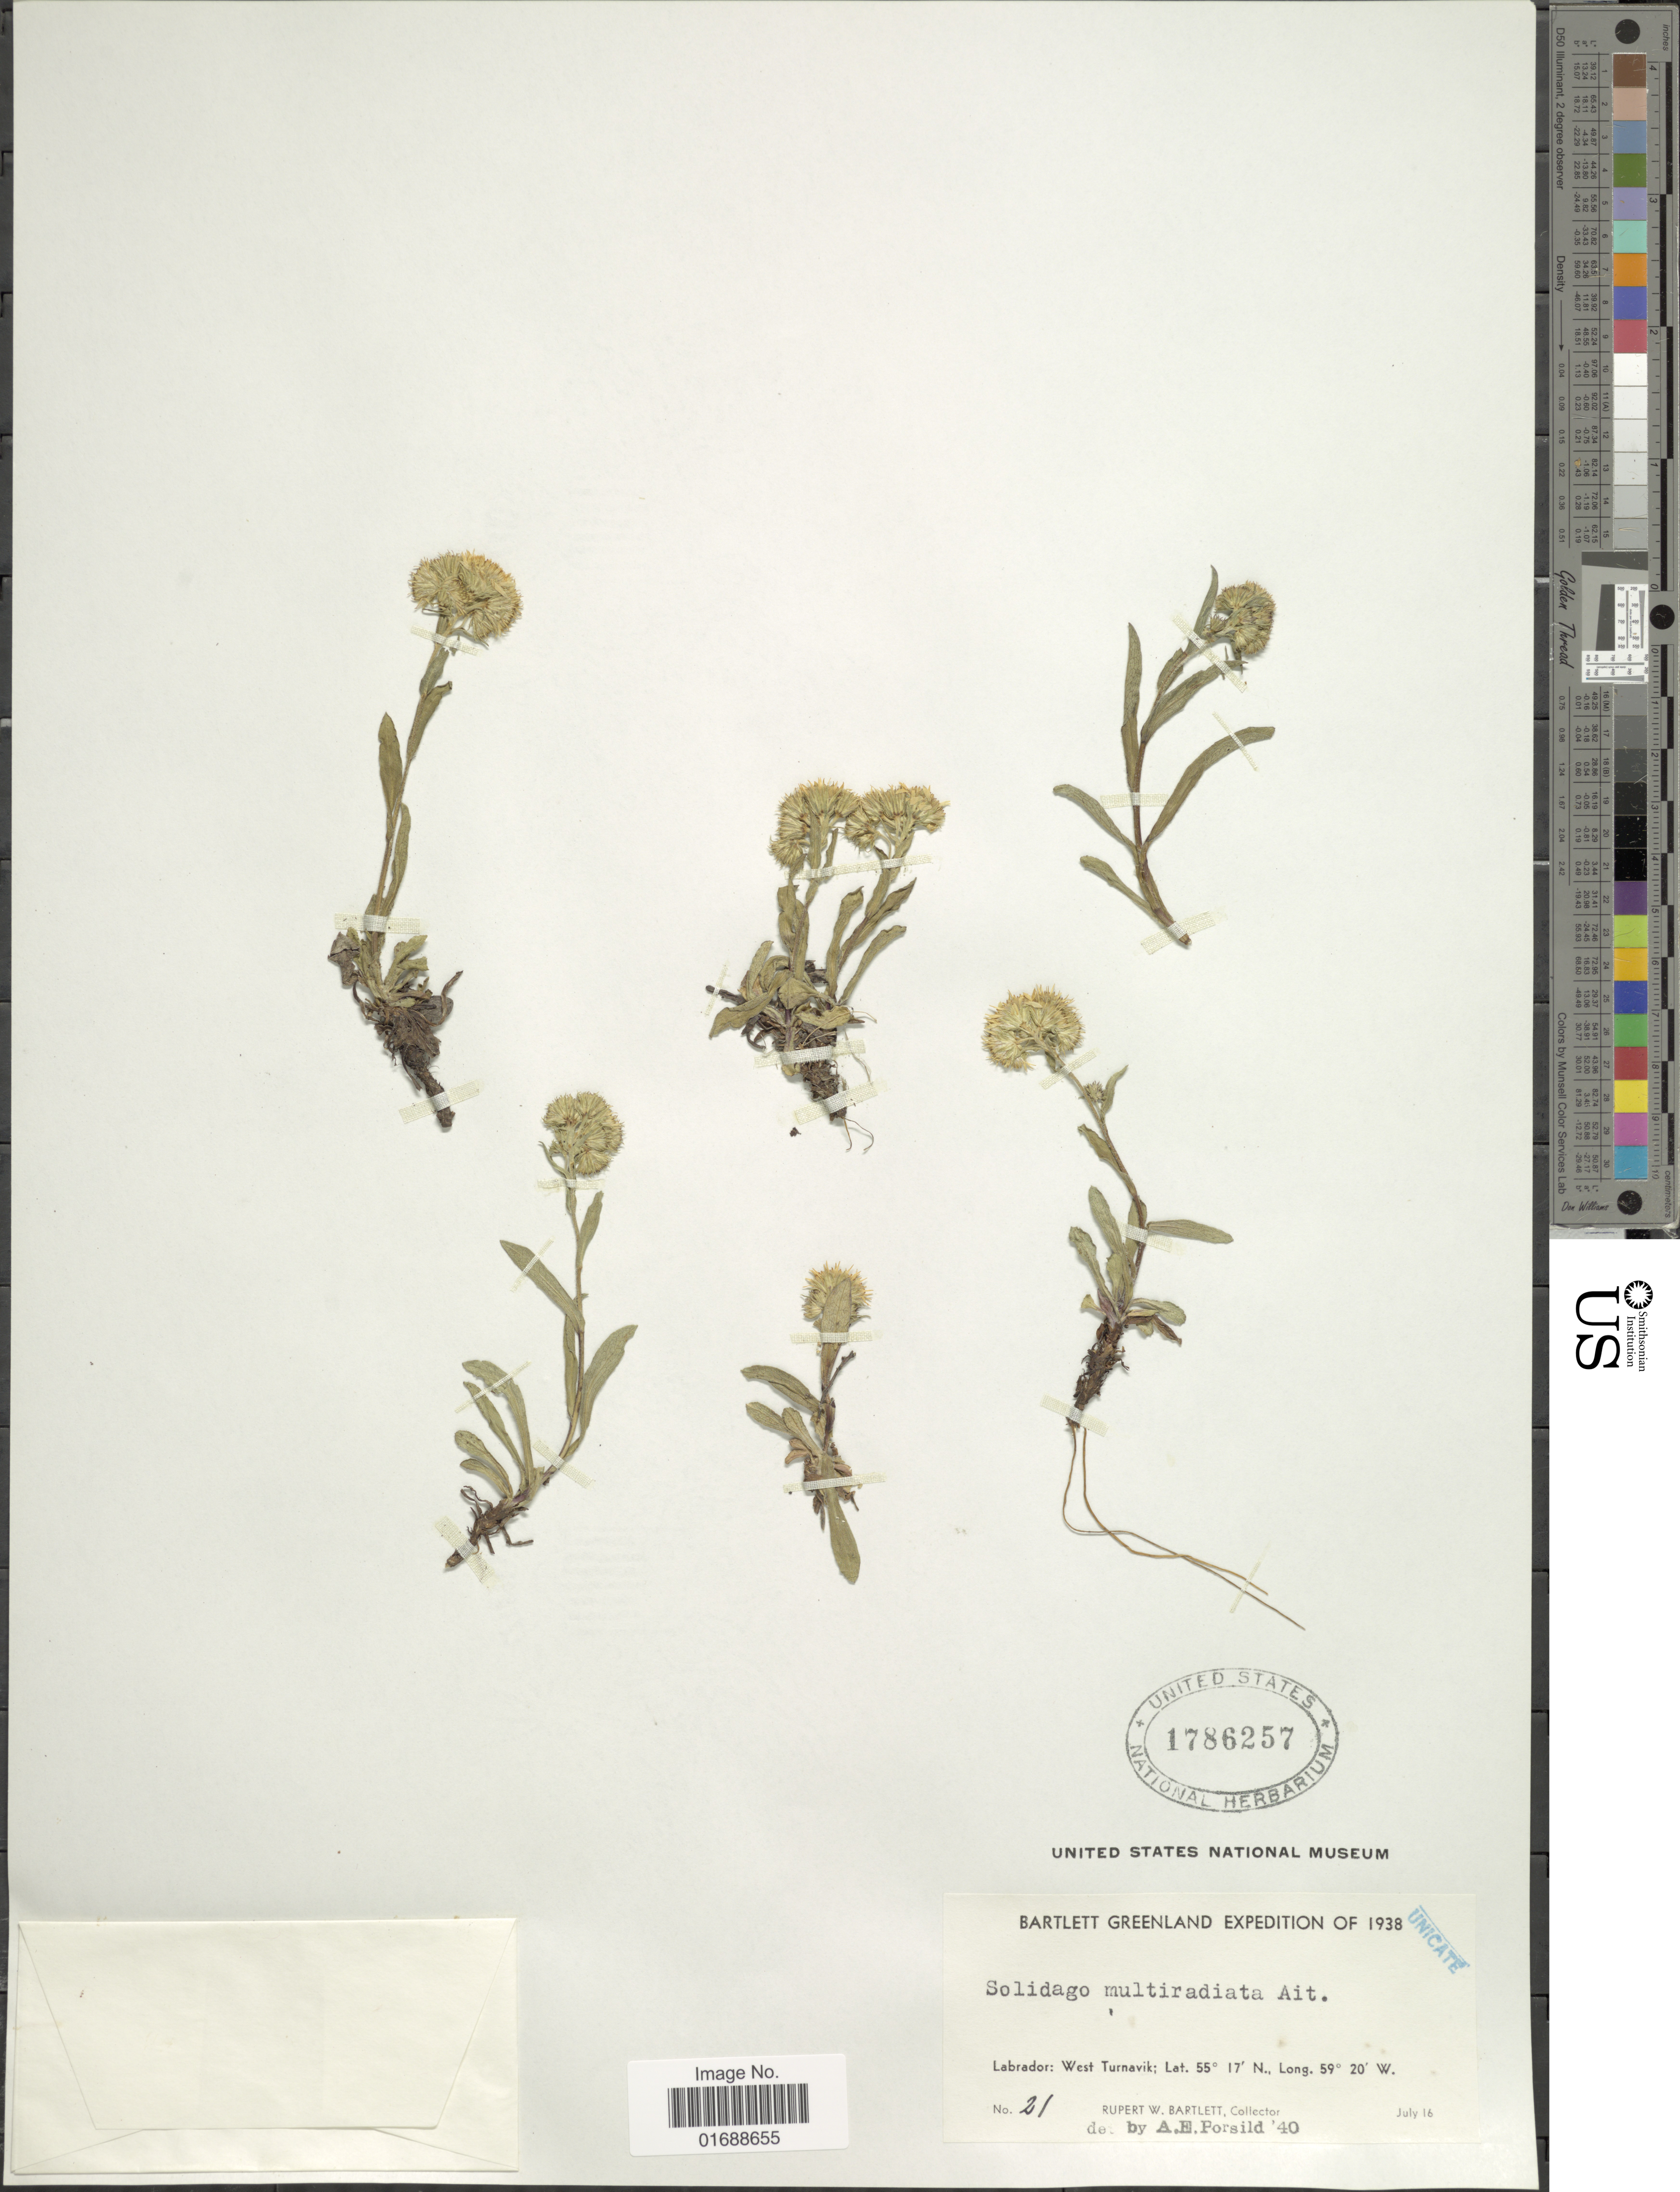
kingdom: Plantae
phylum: Tracheophyta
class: Magnoliopsida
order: Asterales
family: Asteraceae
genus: Solidago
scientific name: Solidago multiradiata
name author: Aiton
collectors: R. W. Bartlett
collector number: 21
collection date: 1938-07-16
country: Canada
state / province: Newfoundland and Labrador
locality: Labrador: Turnavik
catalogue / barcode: US 1786257